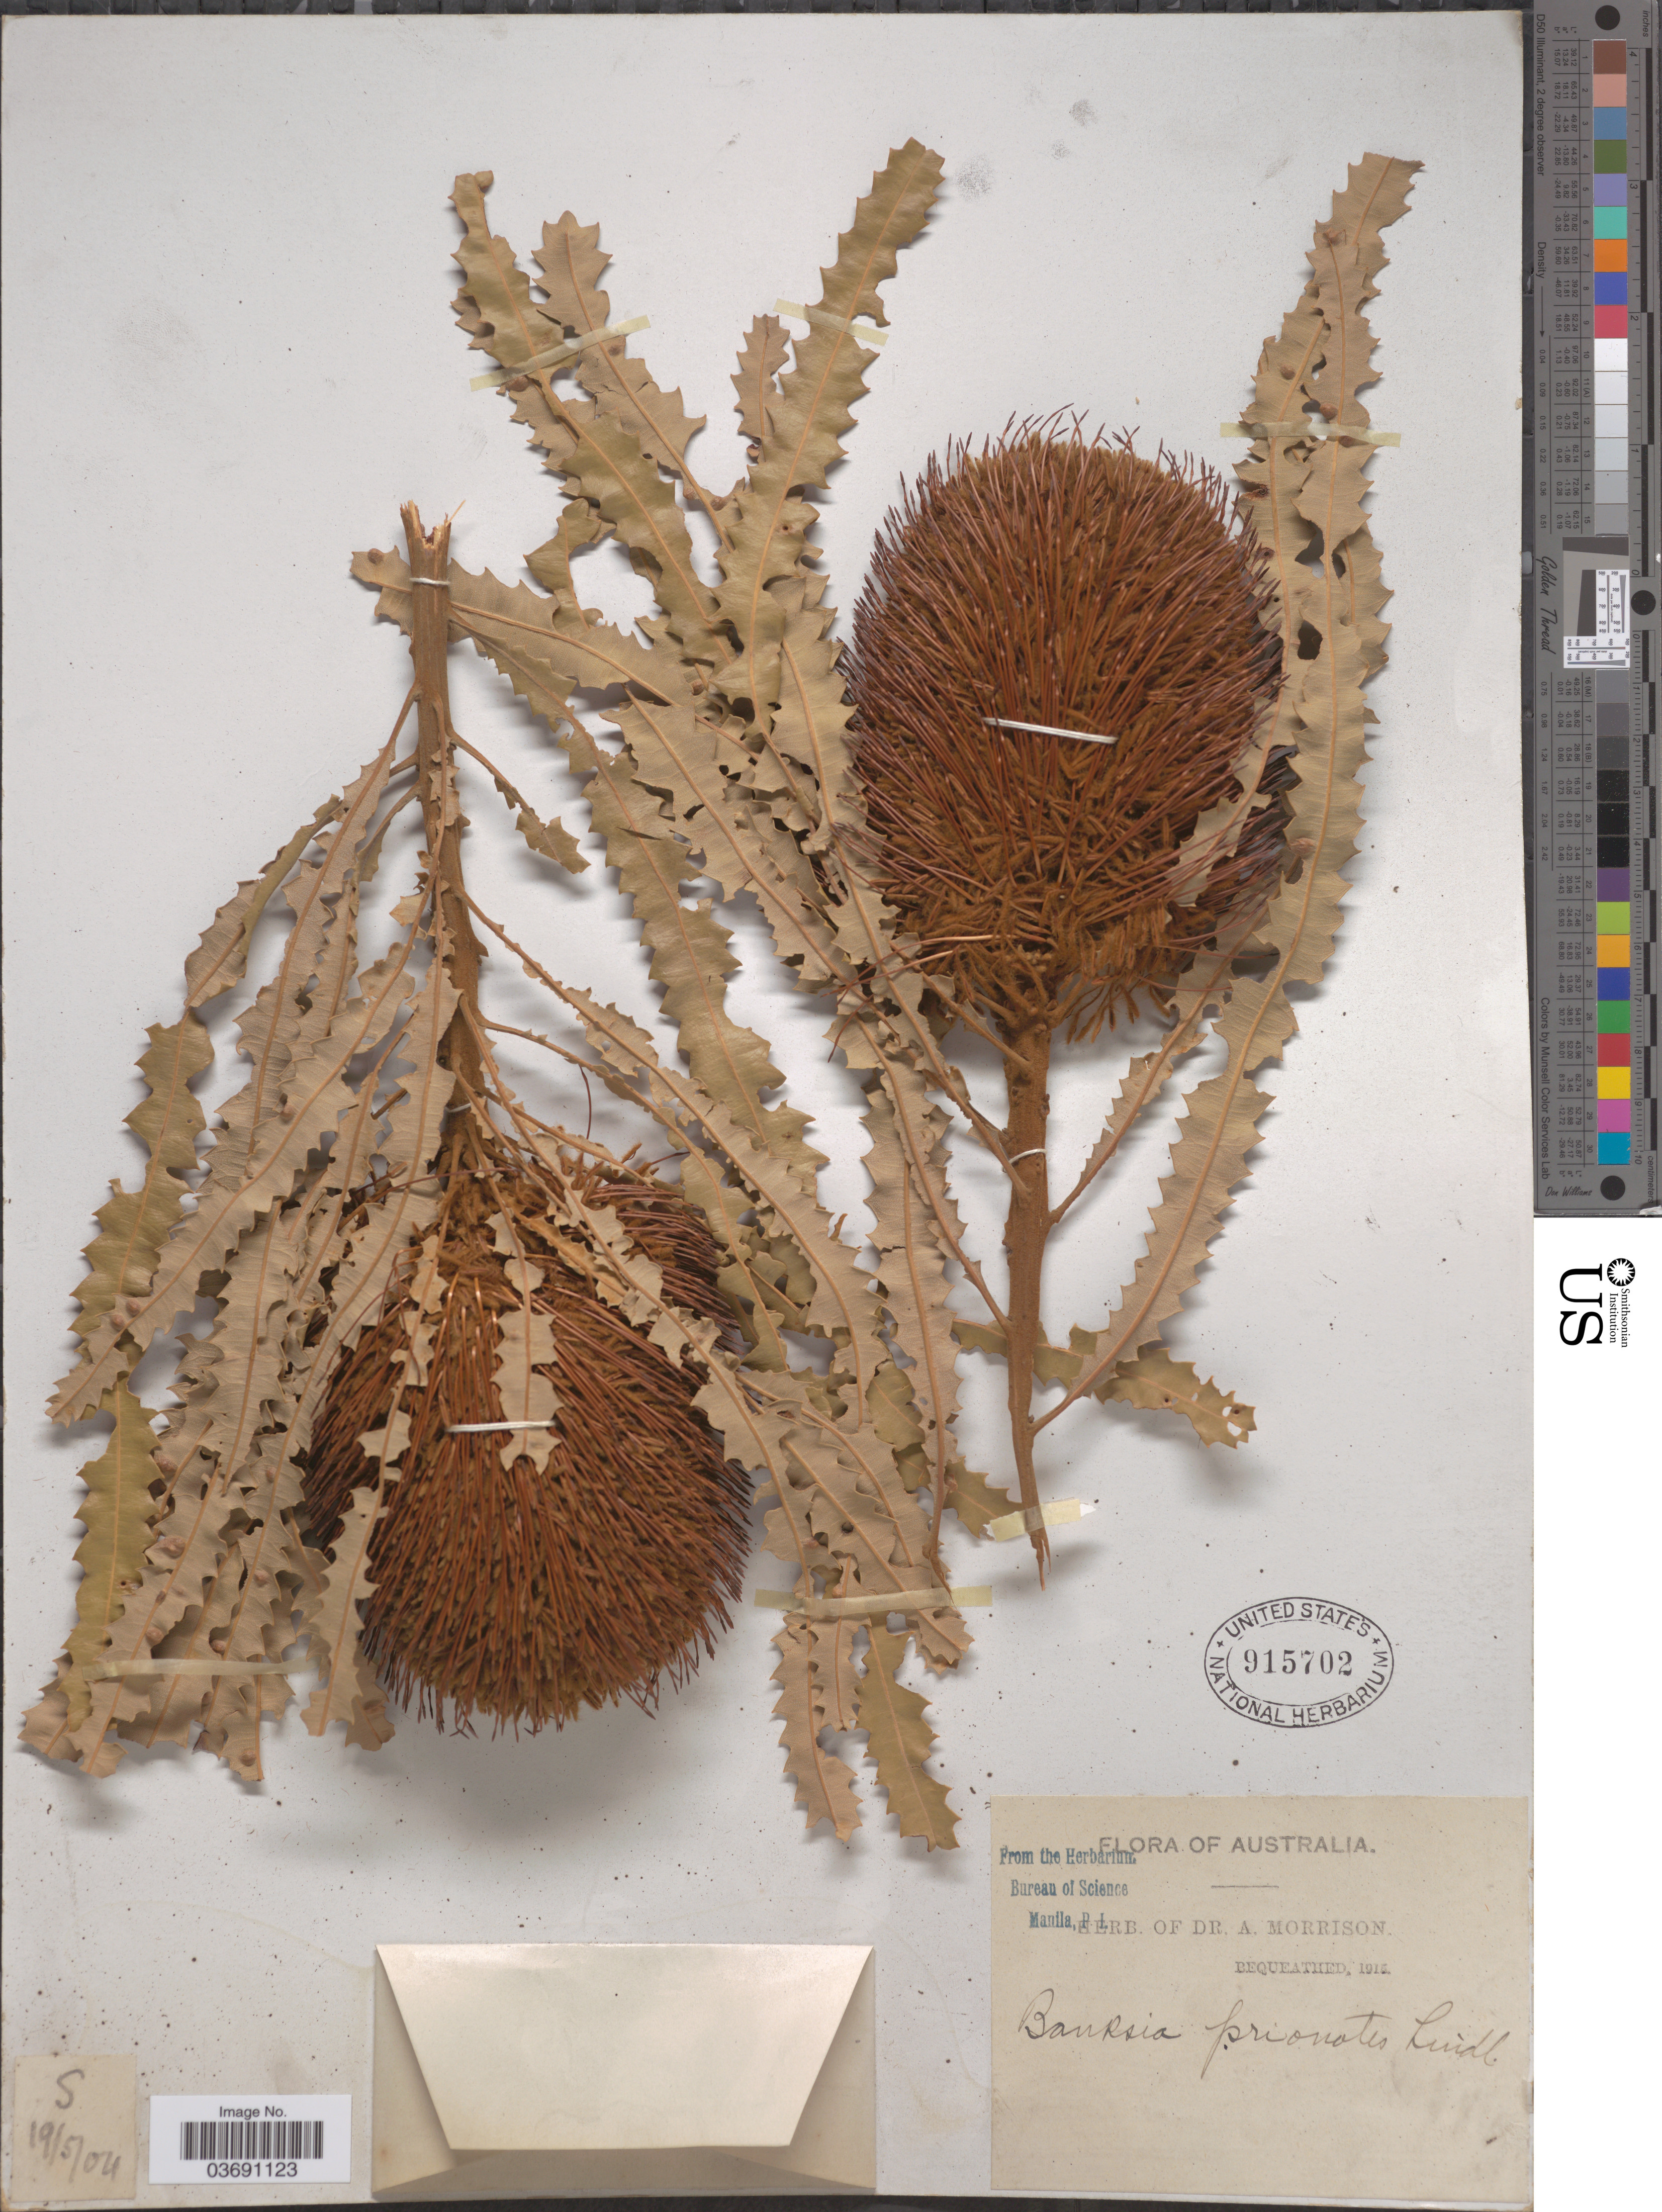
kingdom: Plantae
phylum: Tracheophyta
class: Magnoliopsida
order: Proteales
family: Proteaceae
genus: Banksia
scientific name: Banksia prionotes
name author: Lindl.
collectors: A. Morrison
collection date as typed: Transcribed d/m/y: 19/5/4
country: Australia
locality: S. [unsure placement]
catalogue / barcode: US 915702